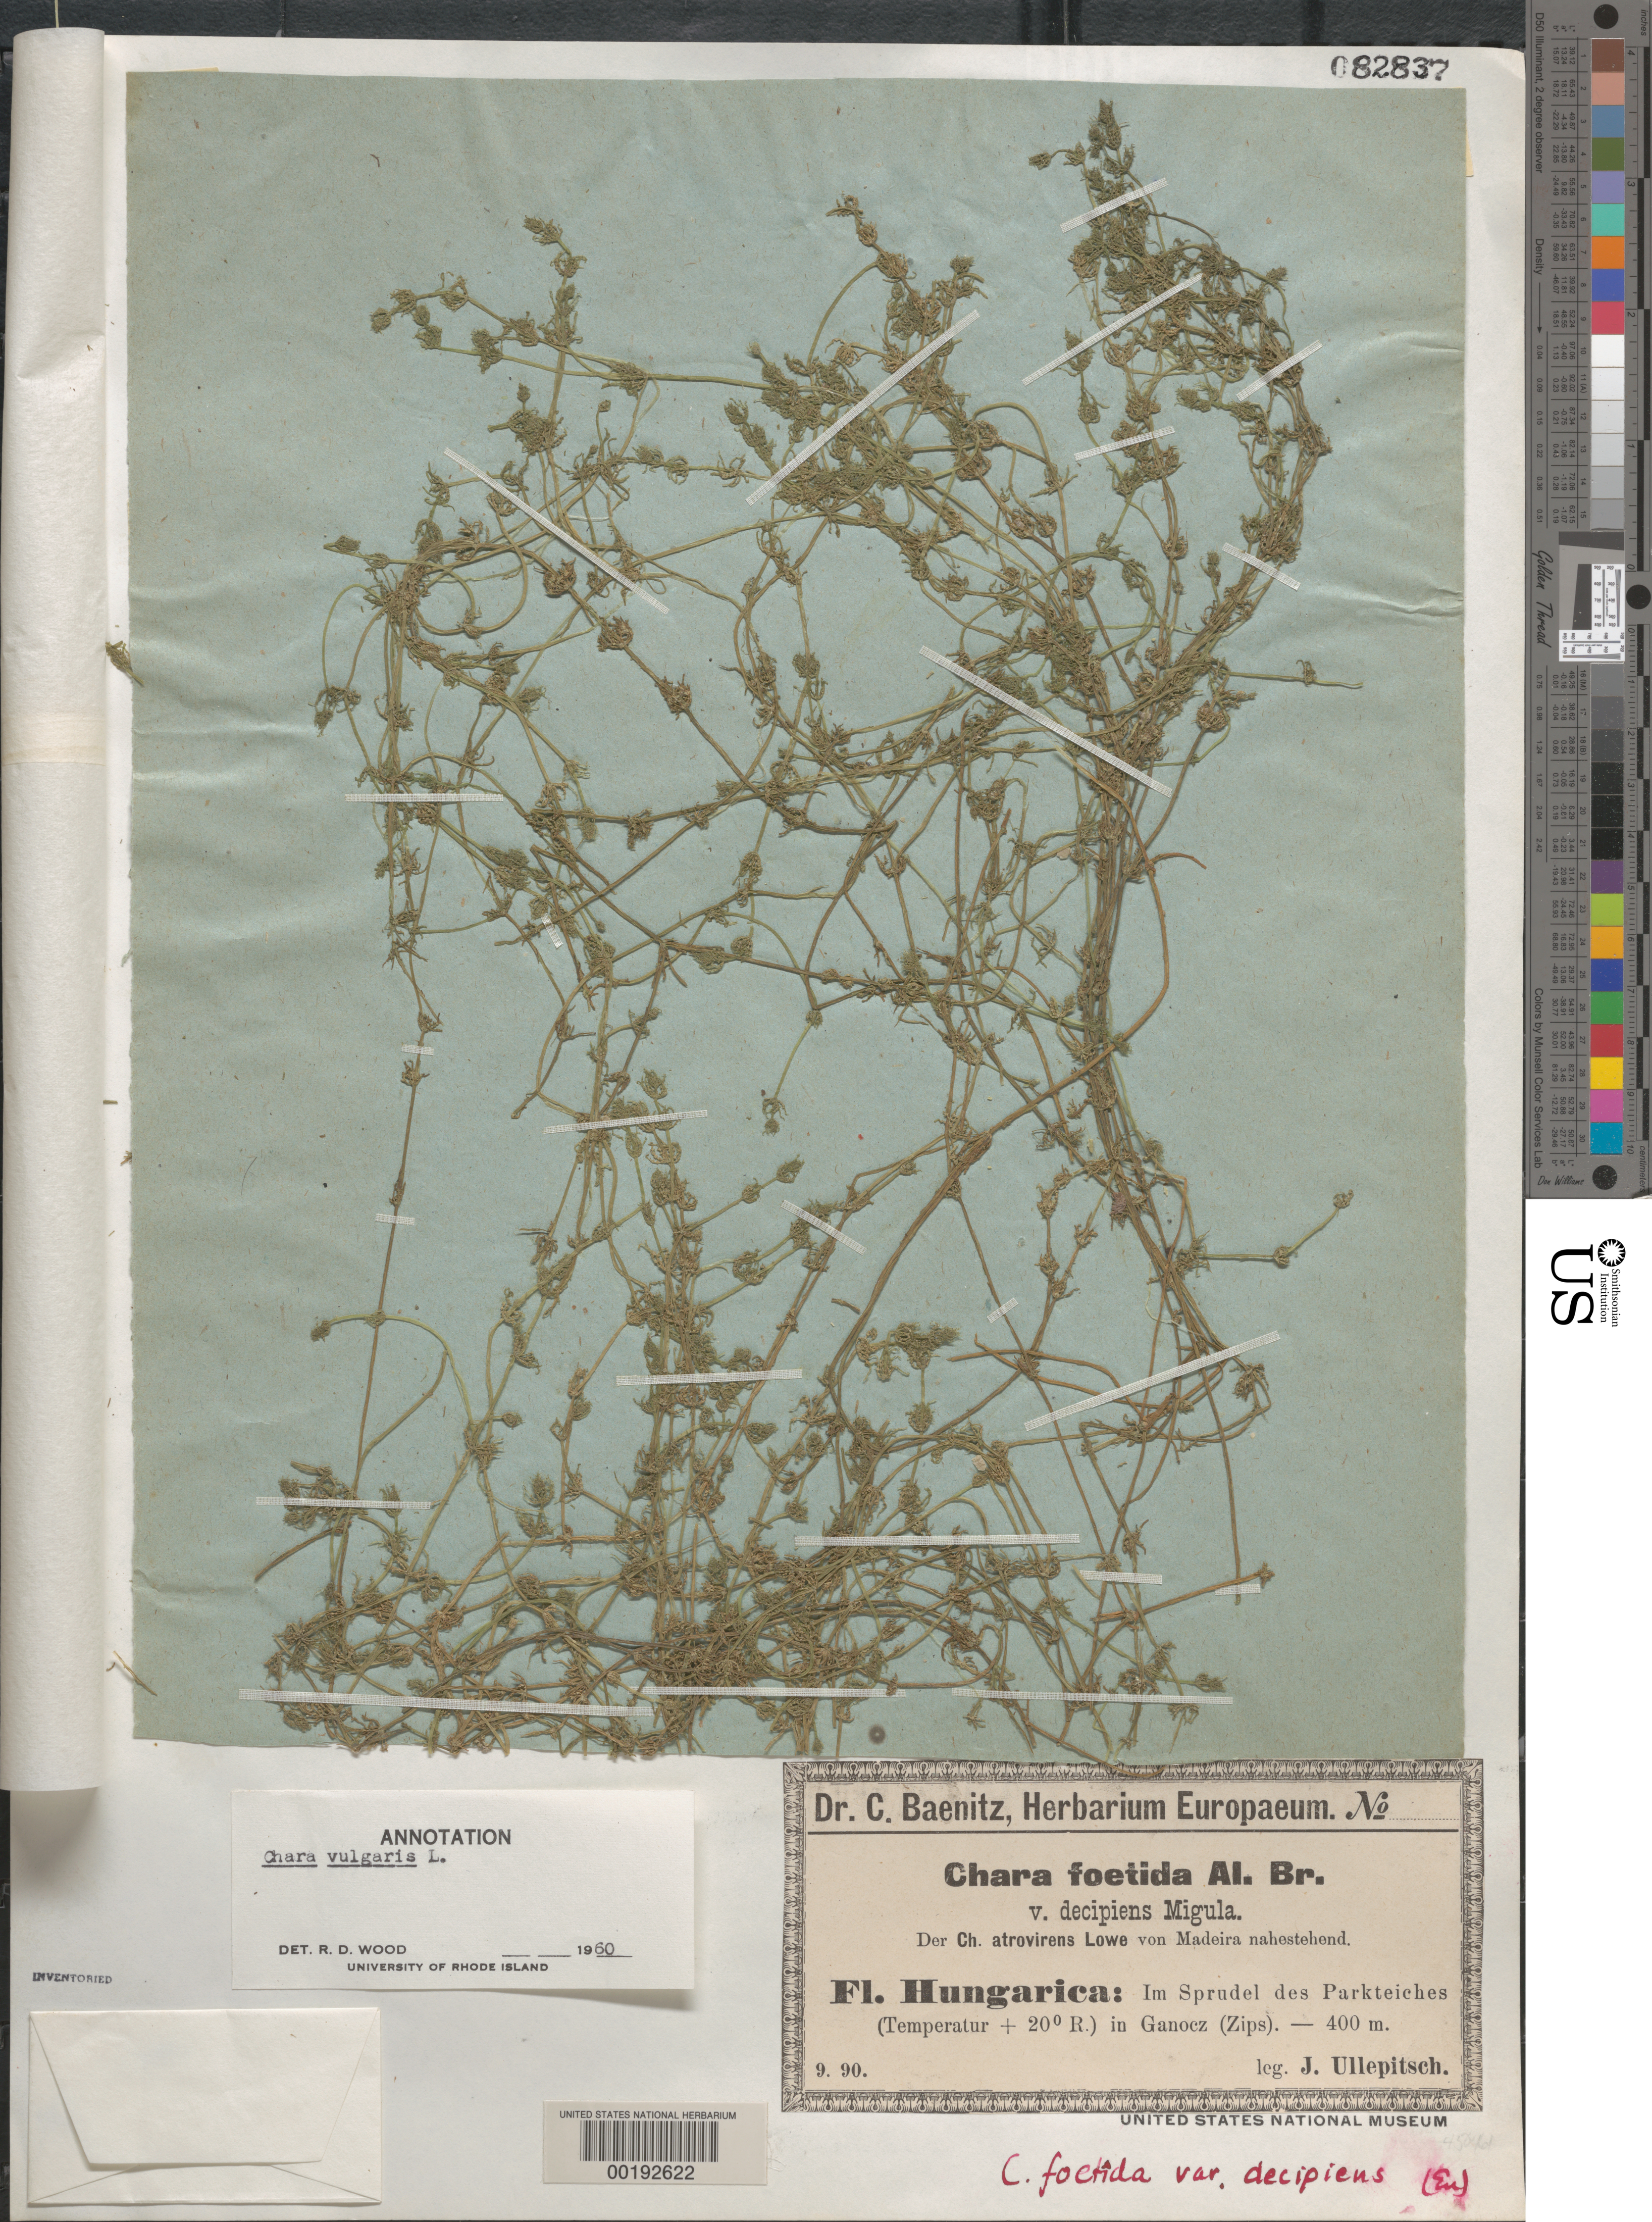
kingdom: Plantae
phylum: Charophyta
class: Charophyceae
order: Charales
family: Characeae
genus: Chara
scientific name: Chara vulgaris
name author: L.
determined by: Wood, R. D.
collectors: J. Ullepitsch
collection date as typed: Sep 1890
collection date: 1890-09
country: Hungary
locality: Ganocz, zips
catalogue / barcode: US 82837